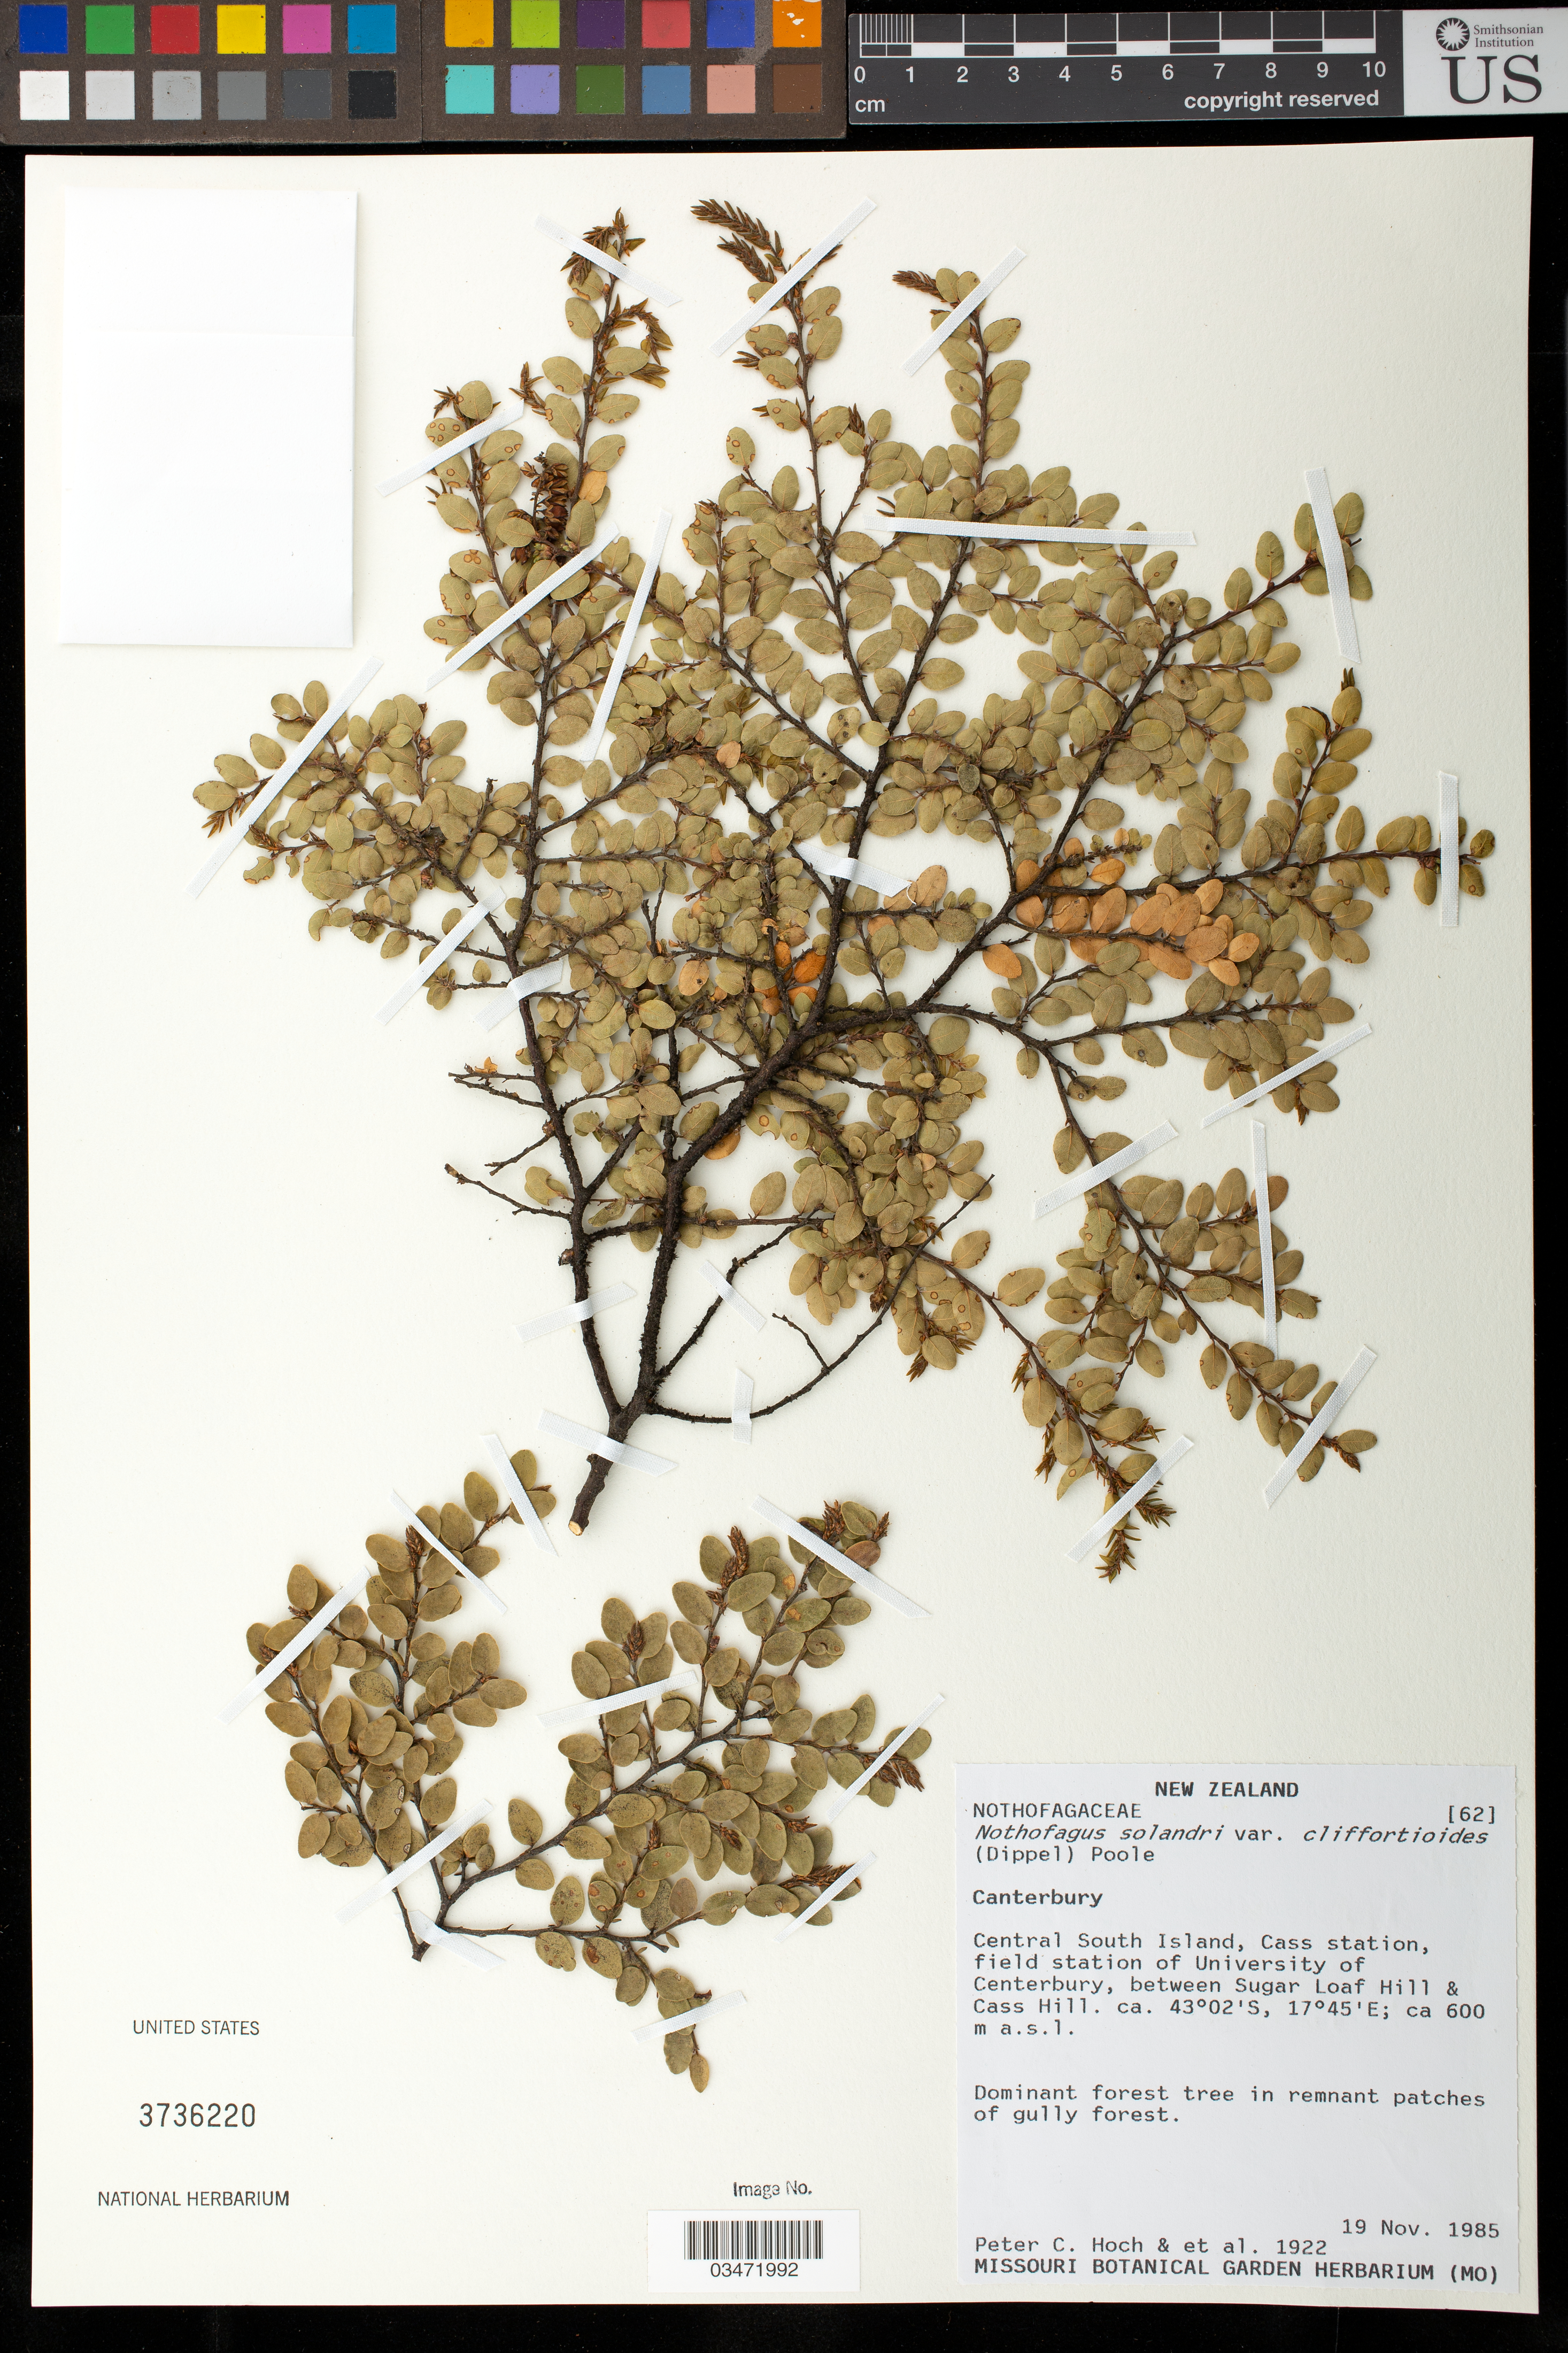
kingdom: Plantae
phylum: Tracheophyta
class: Magnoliopsida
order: Fagales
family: Nothofagaceae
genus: Nothofagus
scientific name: Nothofagus solandri var. cliffortioides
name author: (Hook. f.) Poole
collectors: P. C. Hoch et al.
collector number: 1922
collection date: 1985-11-19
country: New Zealand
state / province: Canterbury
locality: Central South Island, Cass Station, field station of University of Canterbury, between Sugar Loaf Hill and Cass Hill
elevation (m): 600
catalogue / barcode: US 3736220